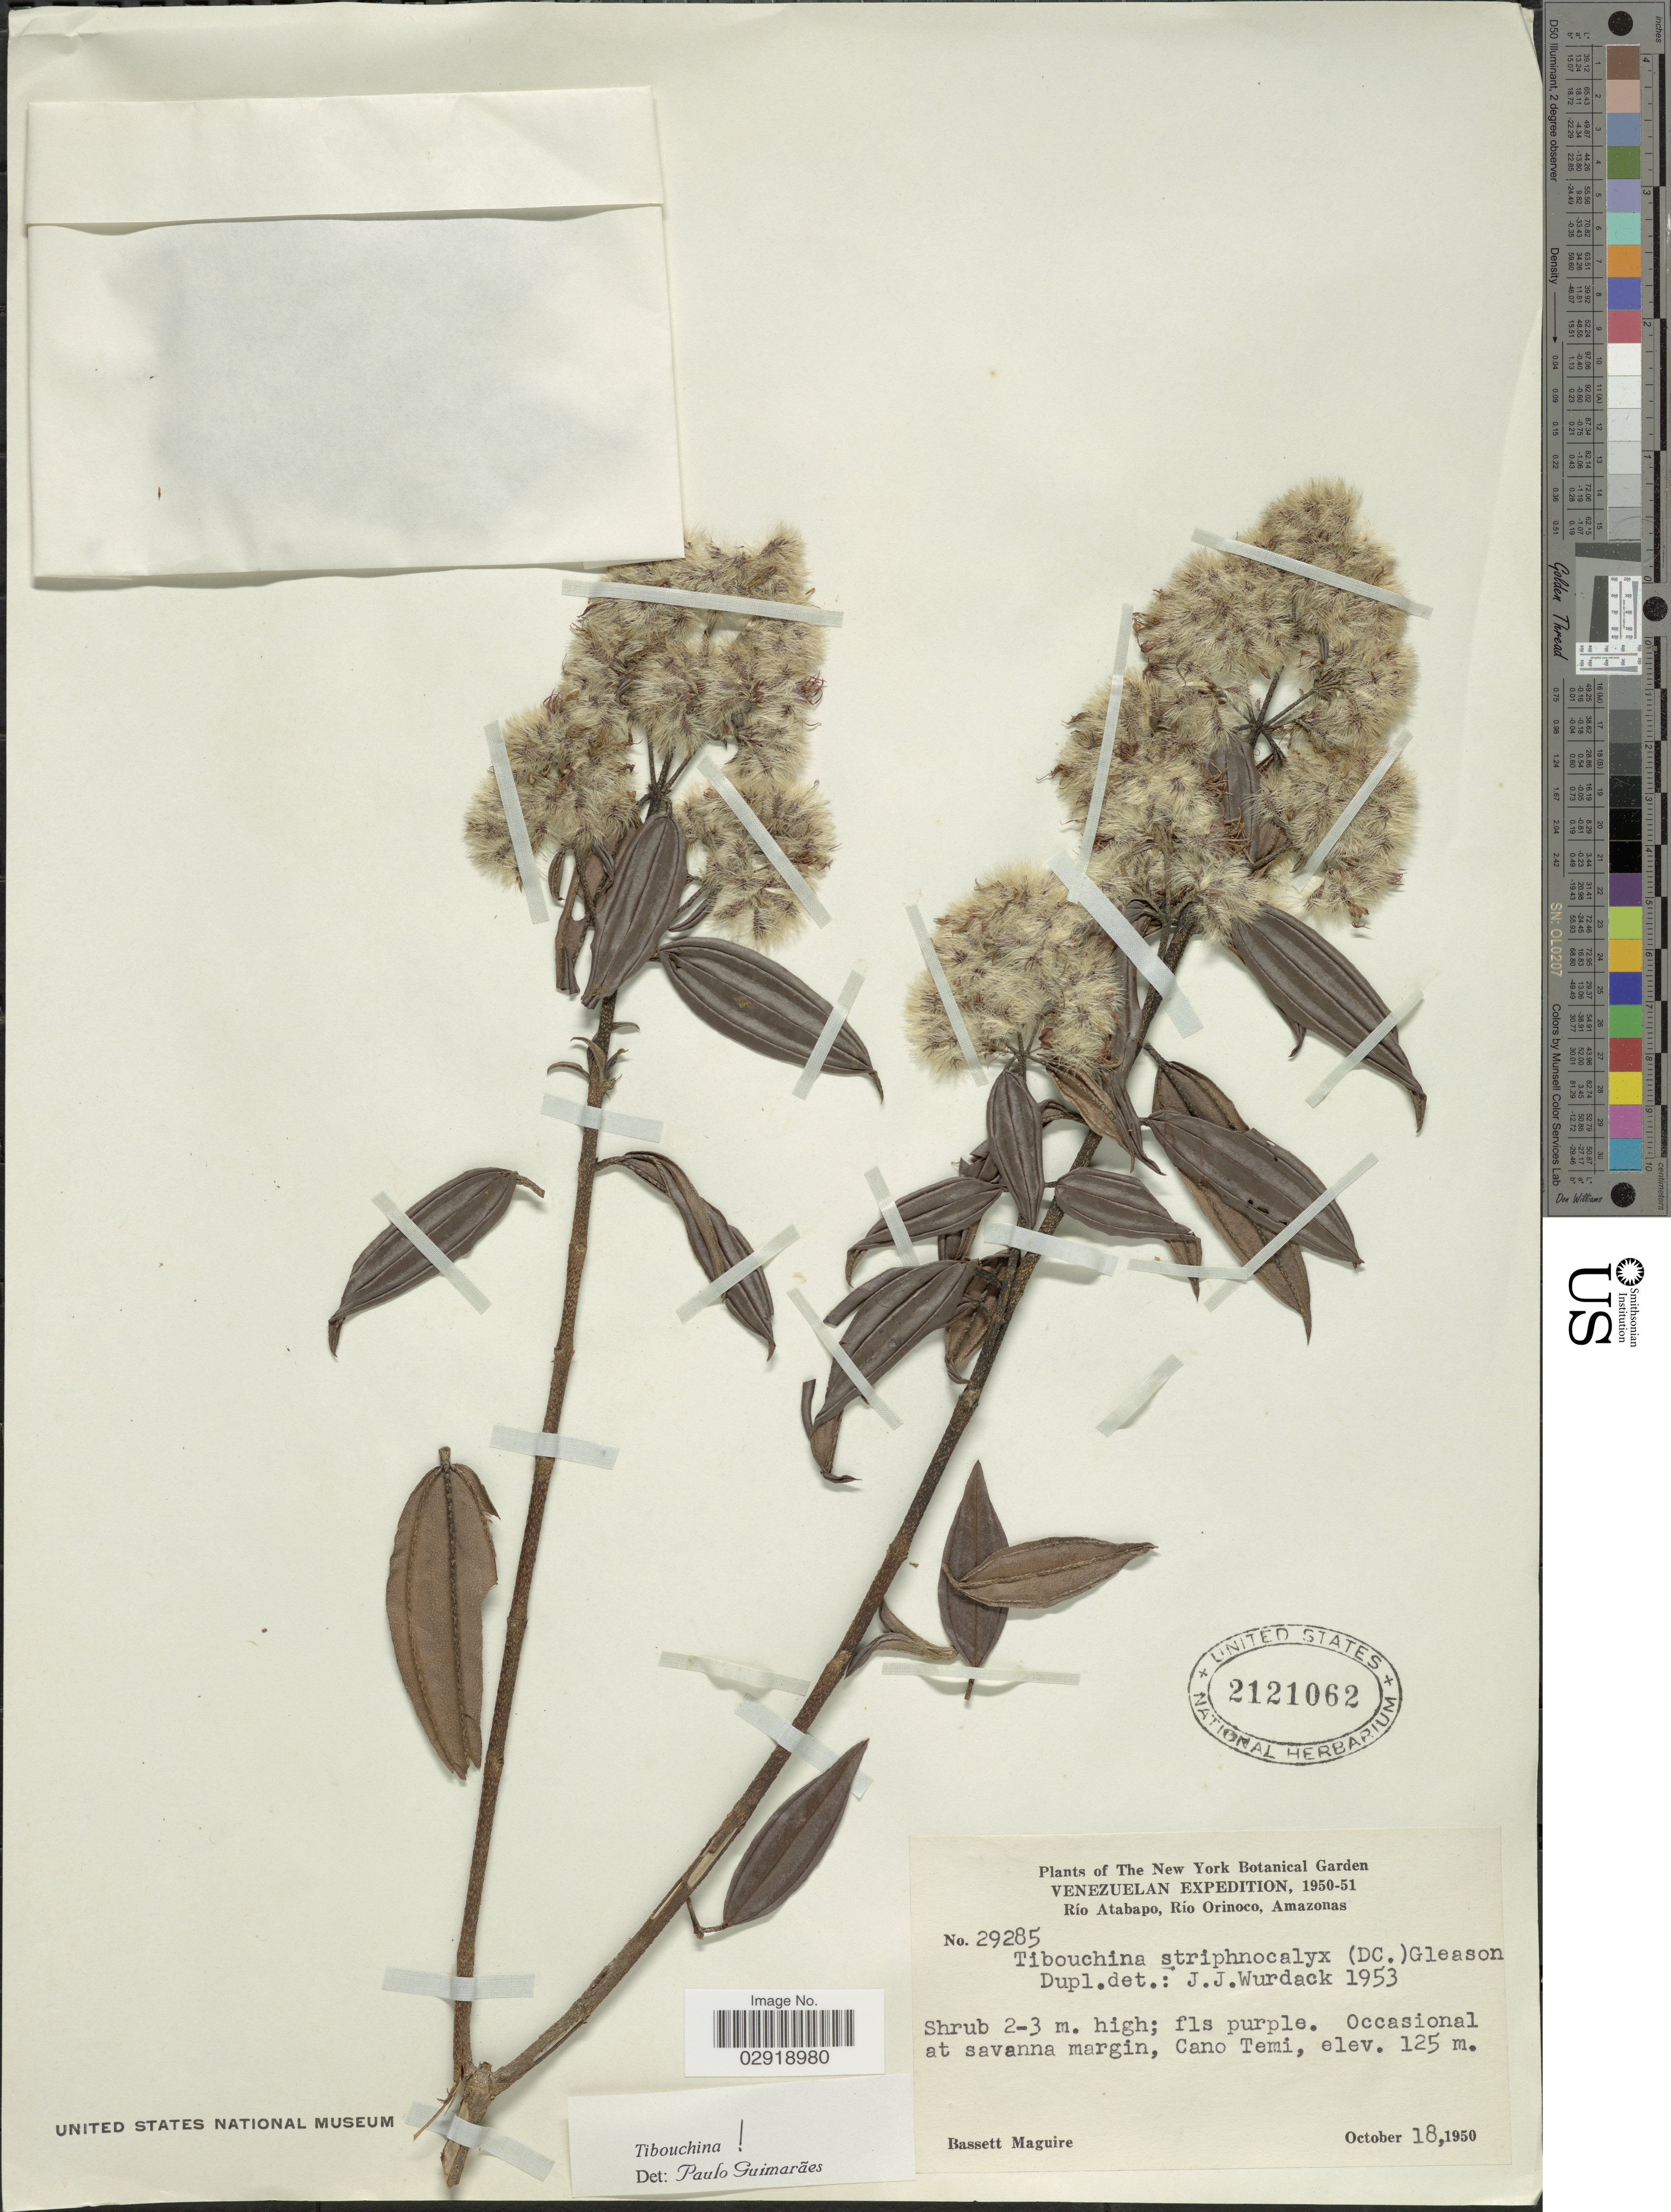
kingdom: Plantae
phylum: Tracheophyta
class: Magnoliopsida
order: Myrtales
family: Melastomataceae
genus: Tibouchina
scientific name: Tibouchina striphnocalyx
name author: (DC.) Gleason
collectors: B. Maguire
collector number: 29285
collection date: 1950-10-18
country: Venezuela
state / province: Amazonas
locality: The New York Botanical Garden. Río Atabapo, Río Orinoco. Occasional at savanna margin, Cano Temi.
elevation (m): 125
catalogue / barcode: US 2121062